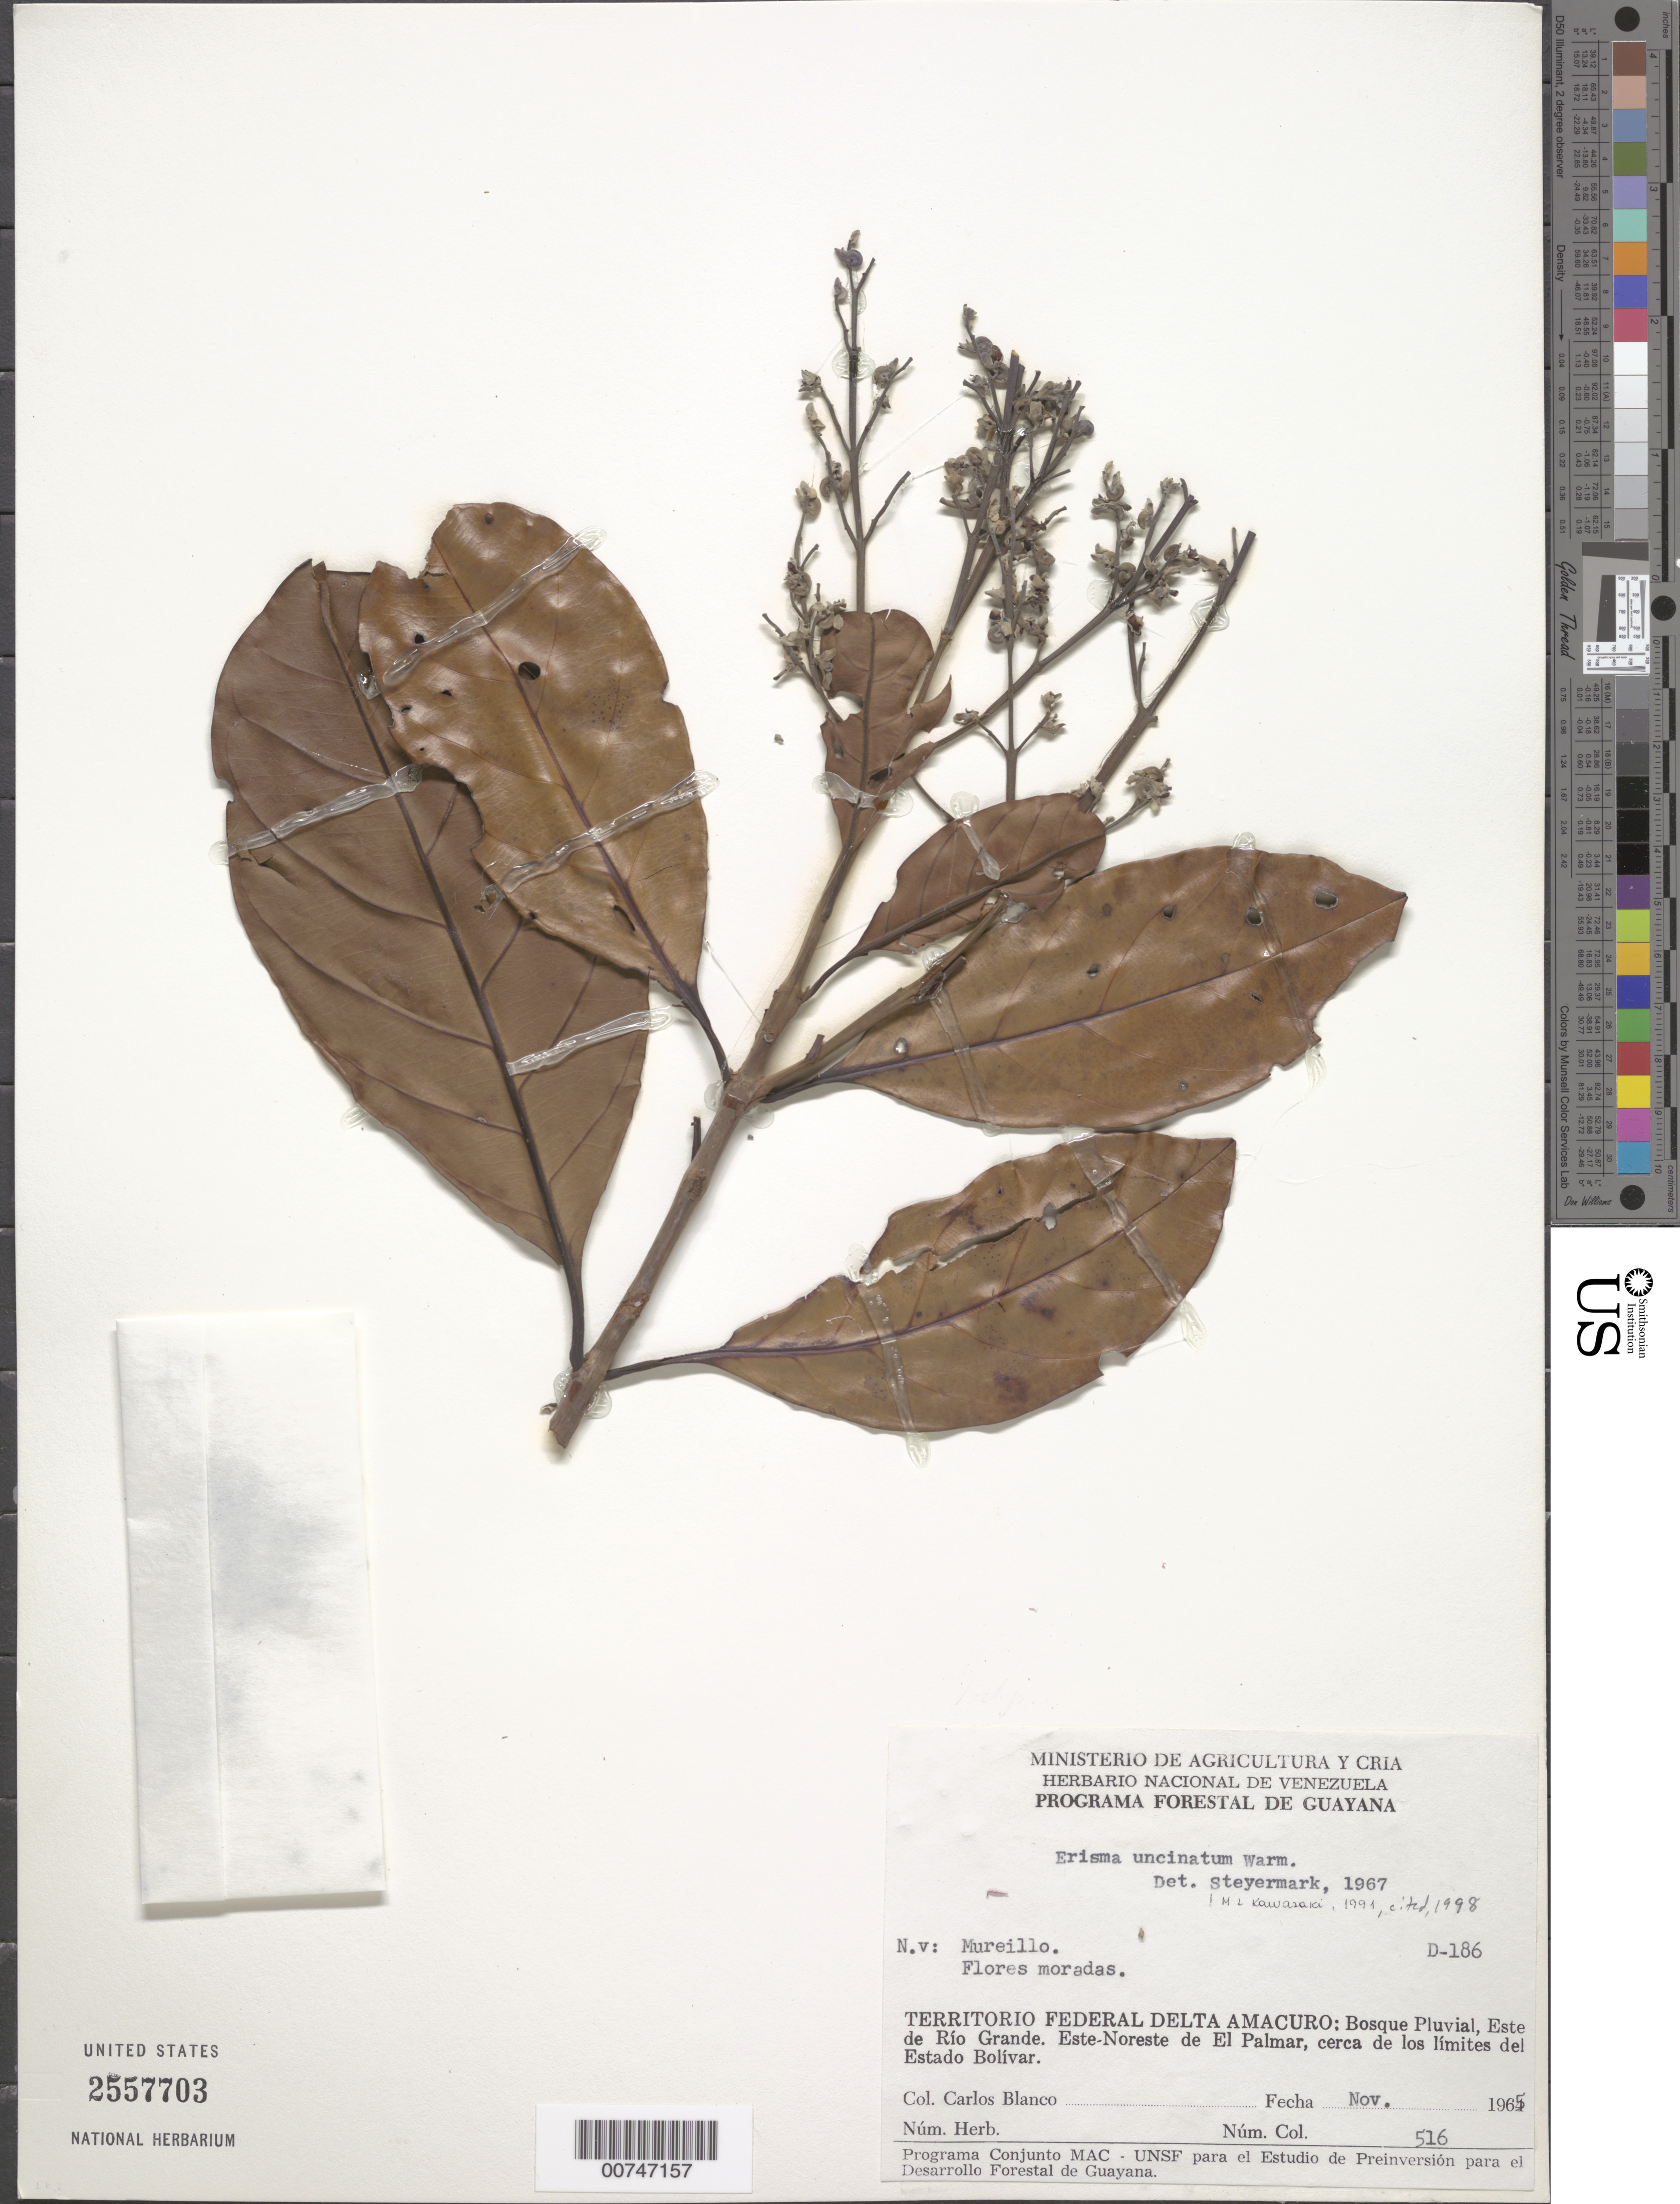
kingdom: Plantae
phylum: Tracheophyta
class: Magnoliopsida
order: Myrtales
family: Vochysiaceae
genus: Erisma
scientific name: Erisma uncinatum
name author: Warm.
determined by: Kawasaki, María L.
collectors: C. A. Blanco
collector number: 516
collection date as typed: Nov-65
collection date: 1965-11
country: Venezuela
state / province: Delta Amacuro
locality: Río Grande, Este de; Este-Noreste de El Palmar, cerca de los limites del Estado Bolívar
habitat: Rainforest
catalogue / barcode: US 2557703